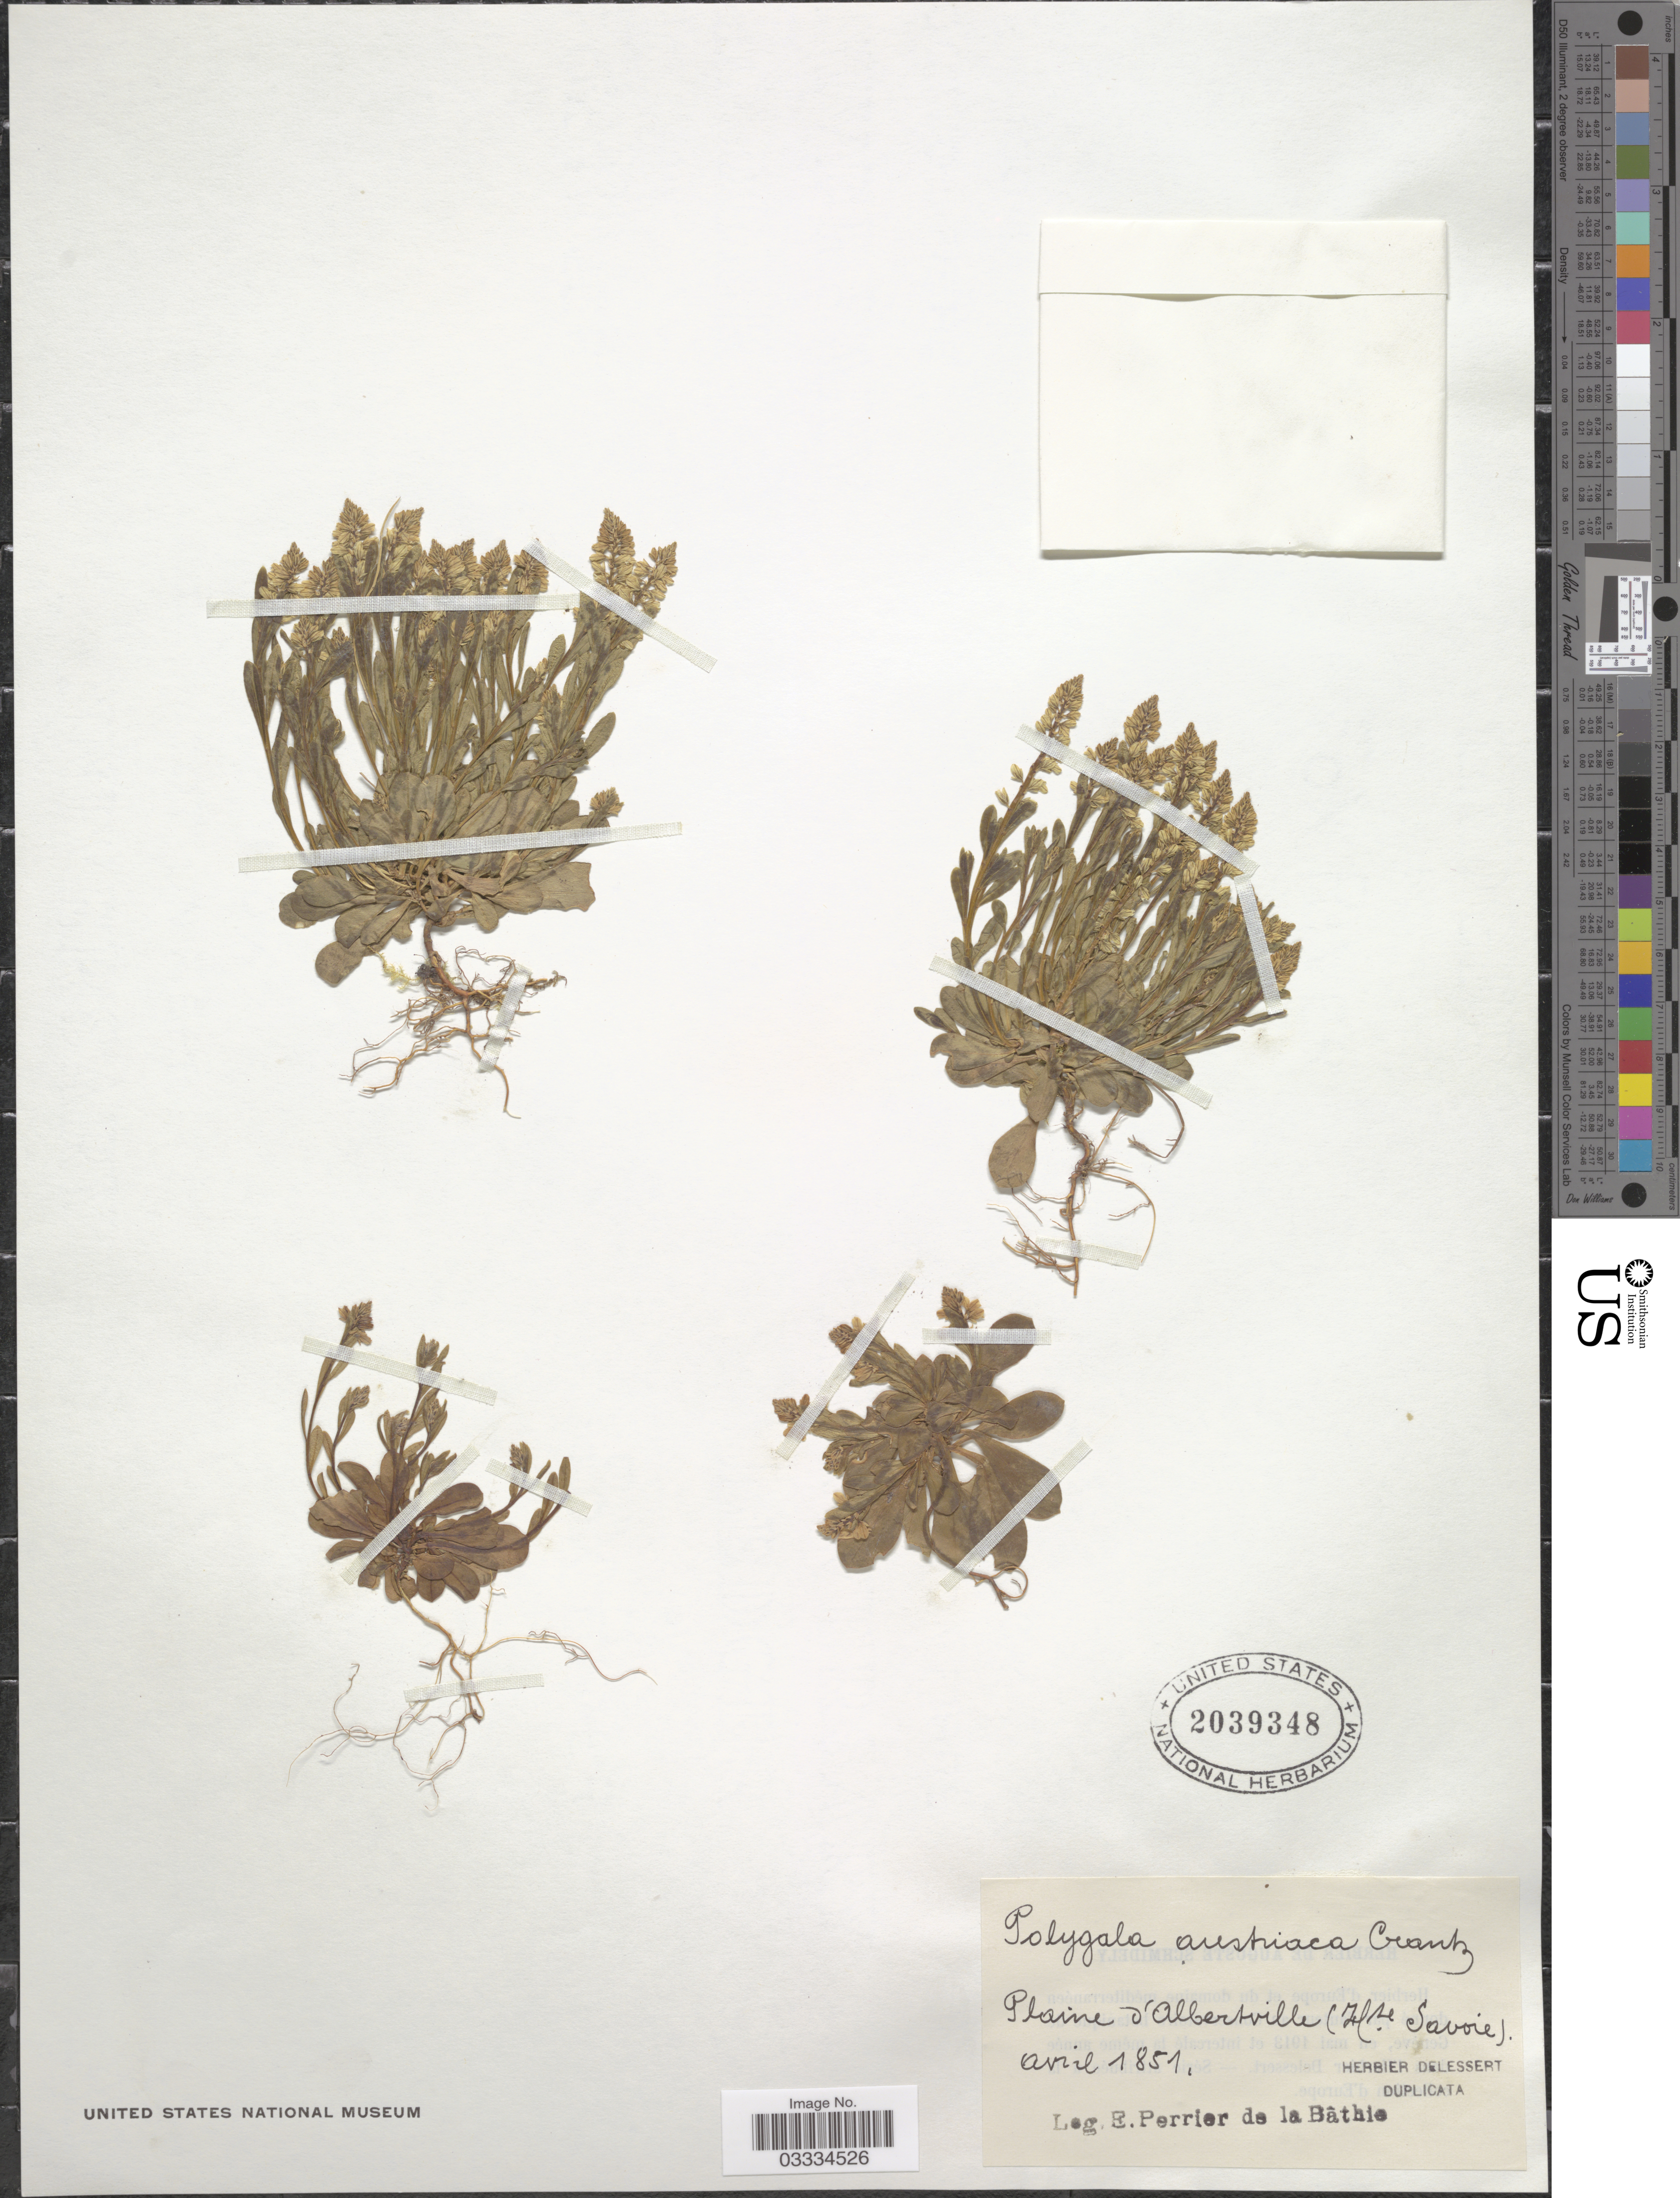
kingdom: Plantae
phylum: Tracheophyta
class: Magnoliopsida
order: Fabales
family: Polygalaceae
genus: Polygala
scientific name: Polygala austriaca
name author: Crantz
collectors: E. Perrier de la Bâthie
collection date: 1851-04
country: France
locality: Plaine d'Albertville (Hte. Savoie)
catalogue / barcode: US 2039348